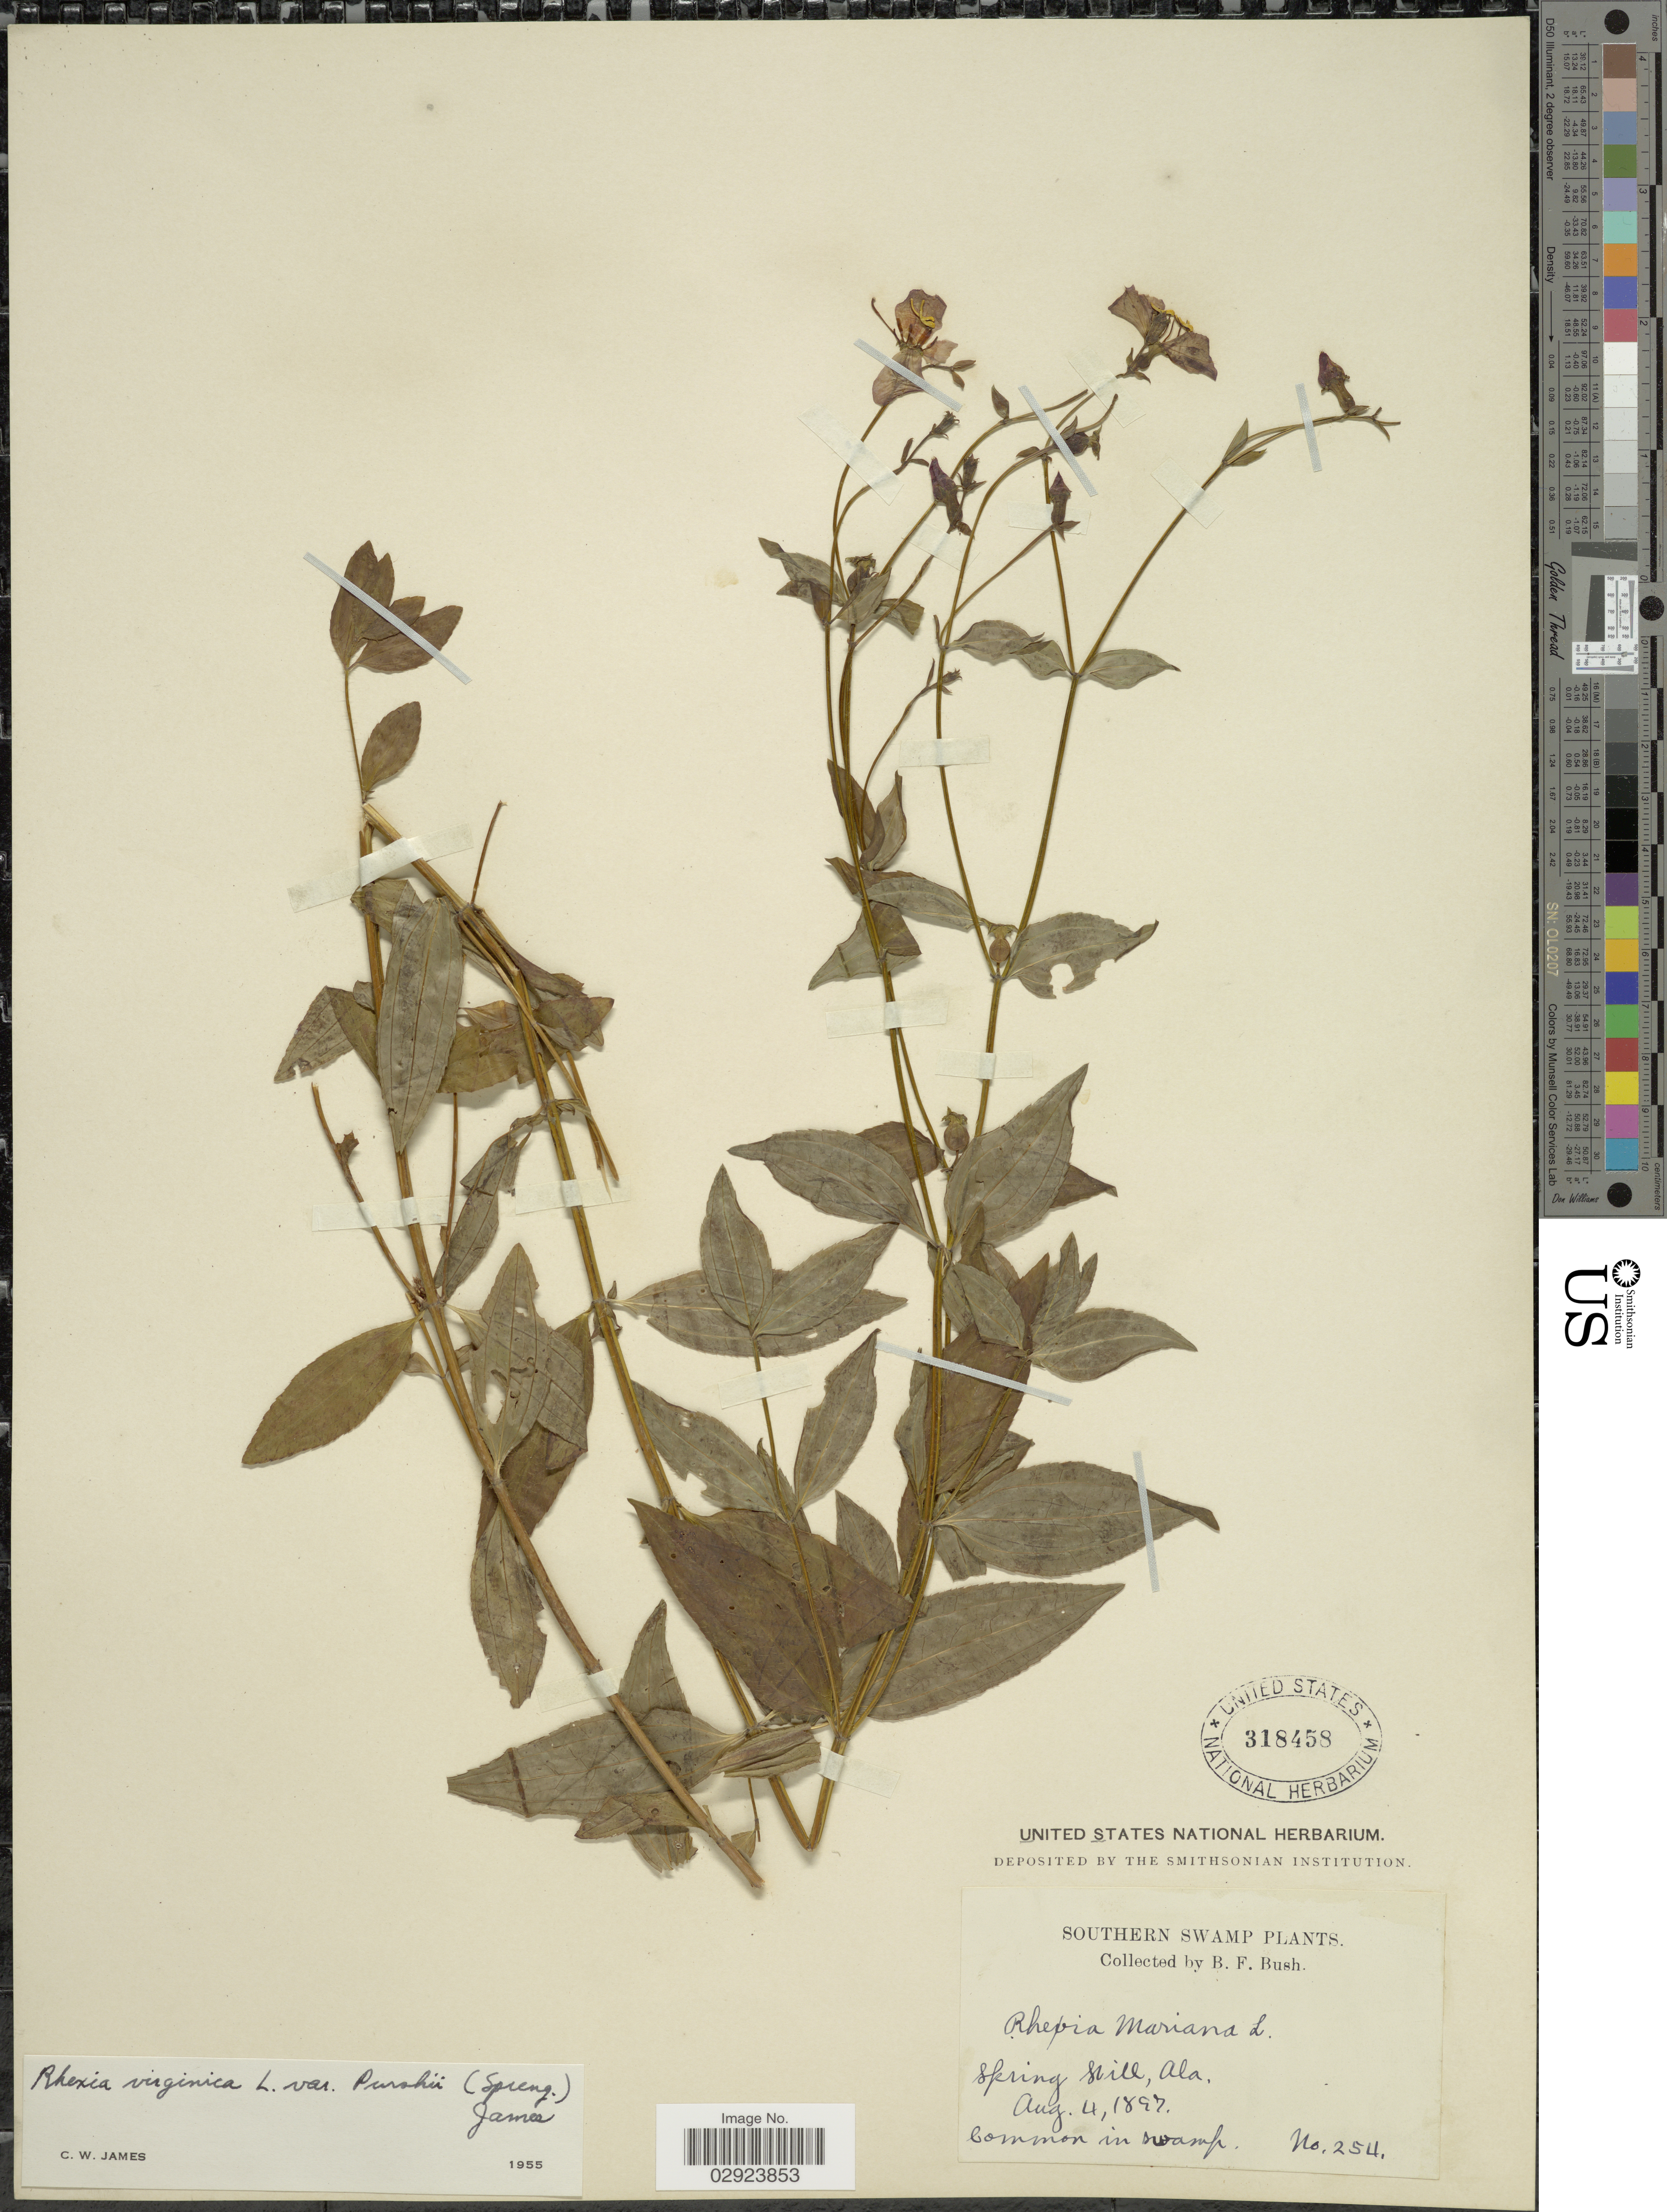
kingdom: Plantae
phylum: Tracheophyta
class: Magnoliopsida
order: Myrtales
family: Melastomataceae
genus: Rhexia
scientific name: Rhexia virginica var. purshii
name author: (Spreng.) C.W. James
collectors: B. F. Bush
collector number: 254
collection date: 1897-08-04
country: United States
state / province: Alabama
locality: Southern Swamp. Spring Hill, Ala.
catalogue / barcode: US 318458